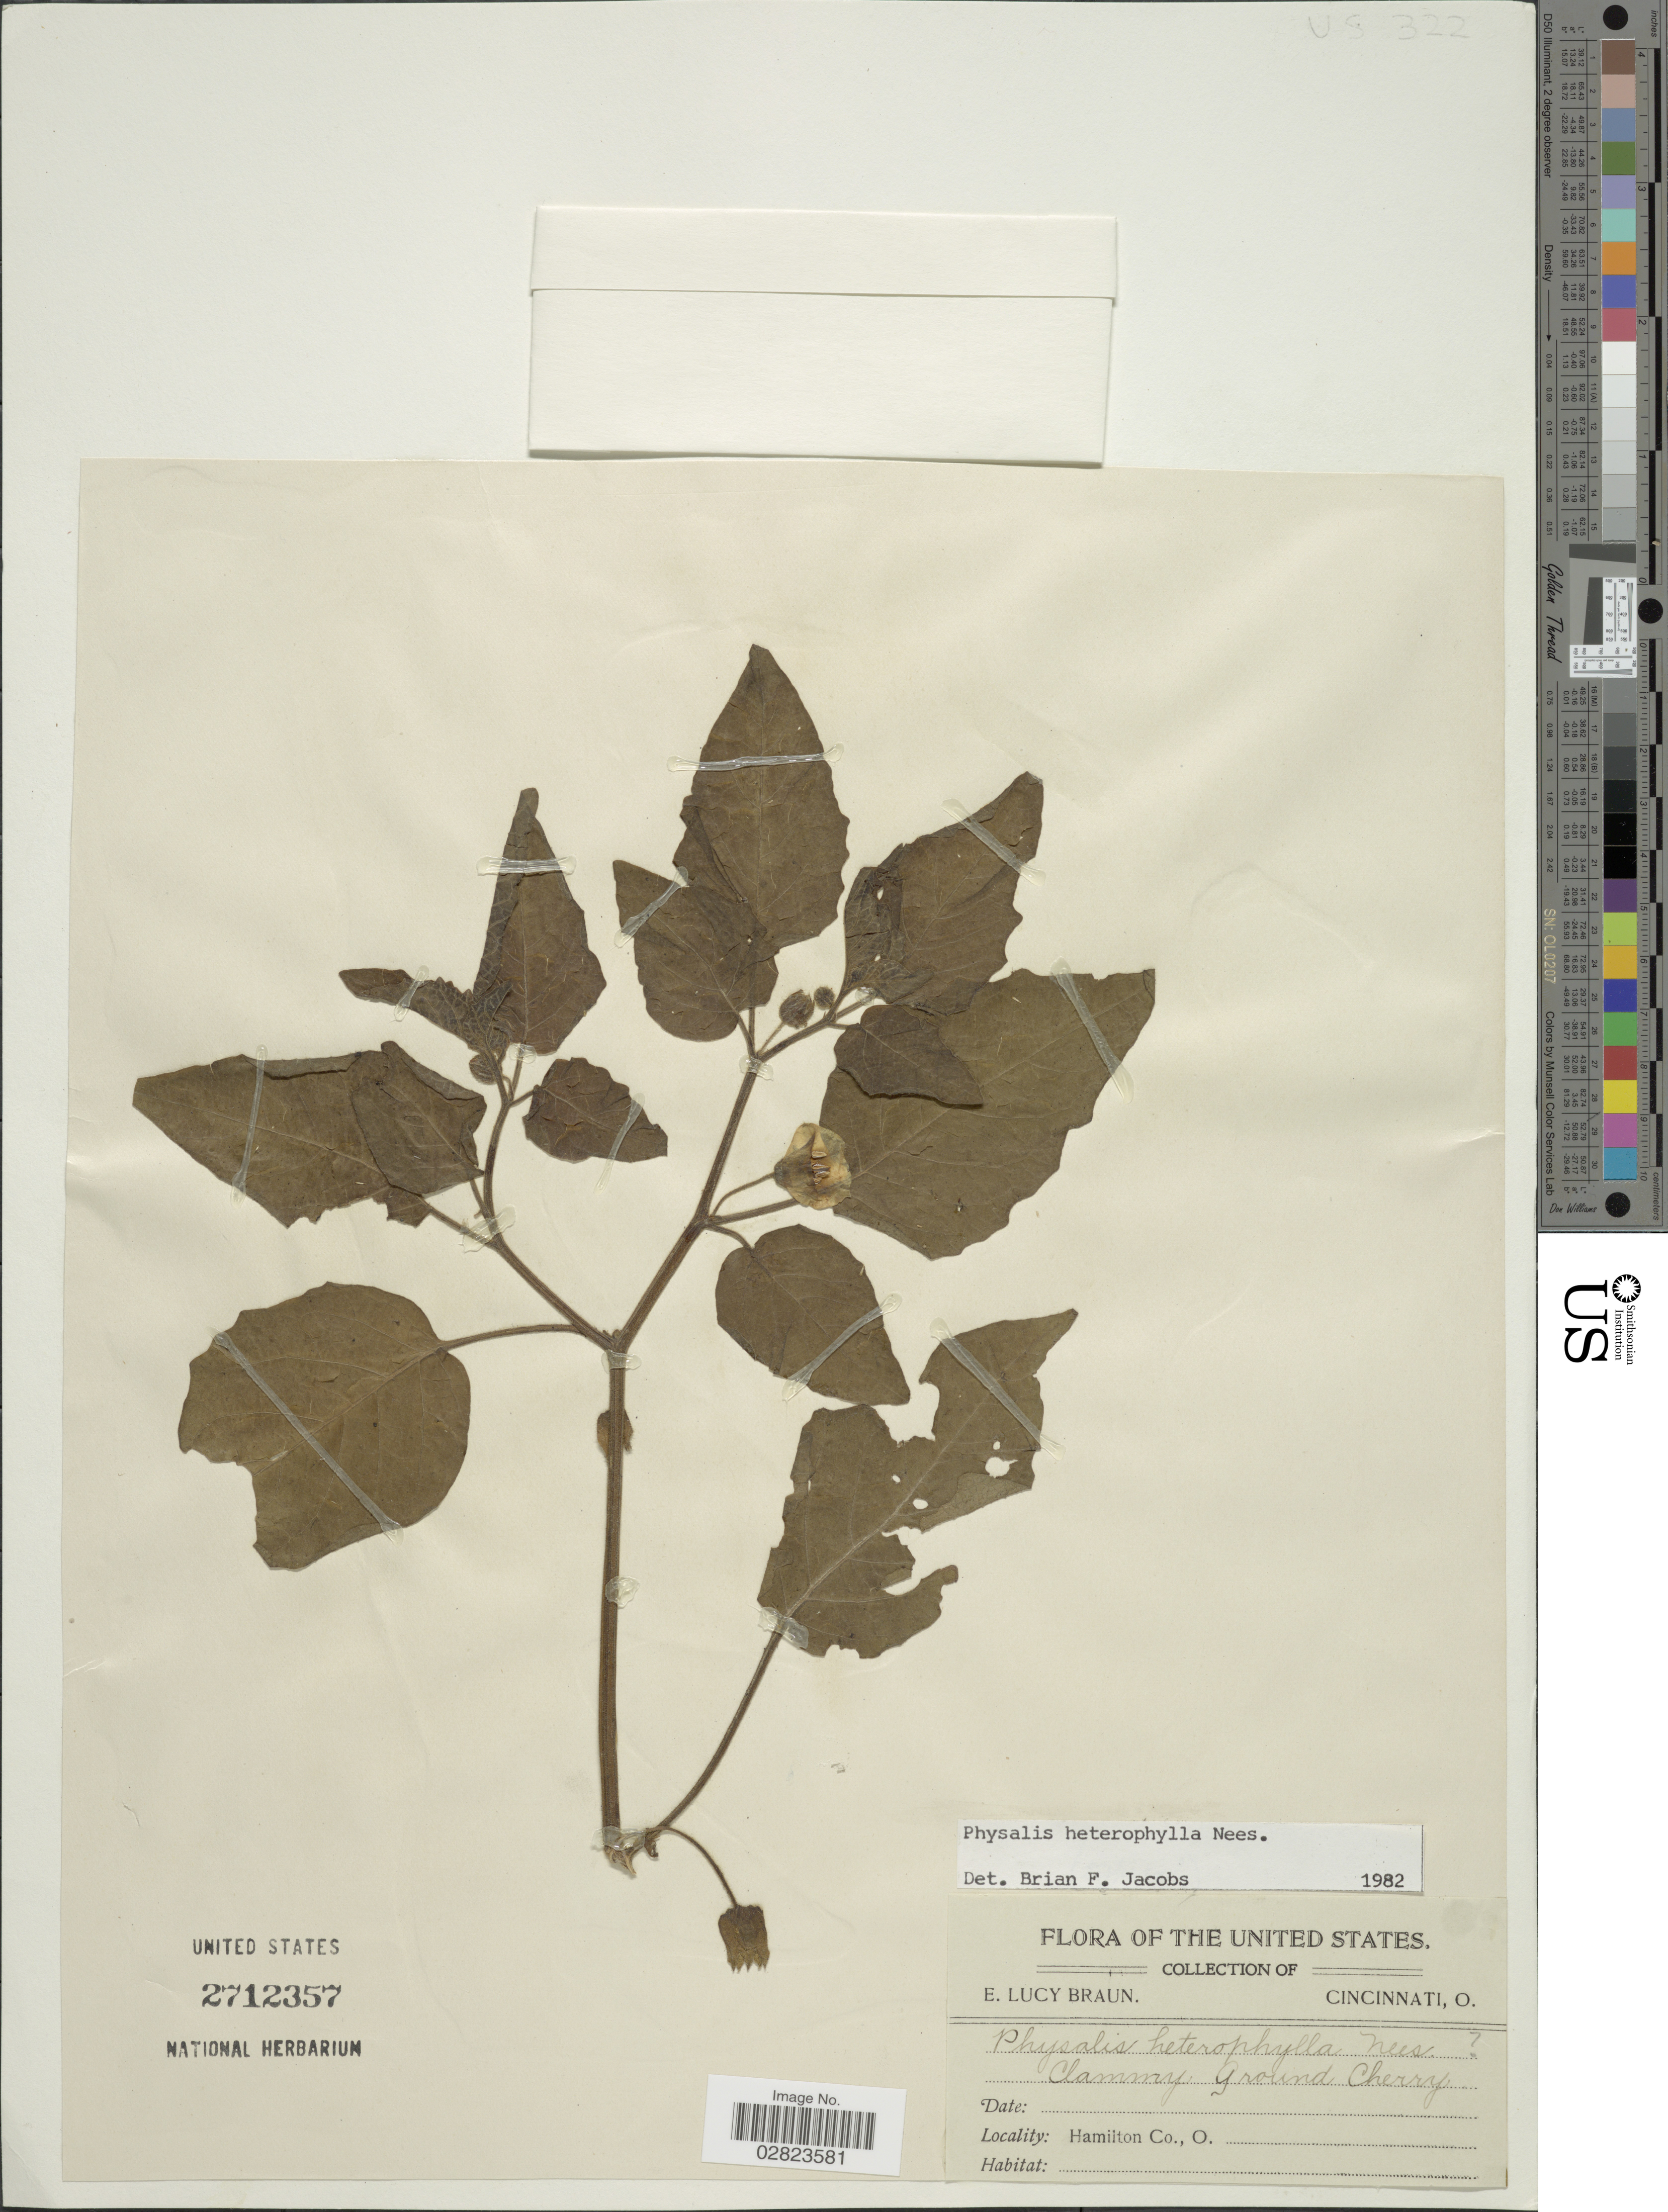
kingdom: Plantae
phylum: Tracheophyta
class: Magnoliopsida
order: Solanales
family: Solanaceae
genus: Physalis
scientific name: Physalis heterophylla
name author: Nees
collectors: E. L. Braun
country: United States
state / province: Ohio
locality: Hamilton Co.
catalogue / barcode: US 2712357